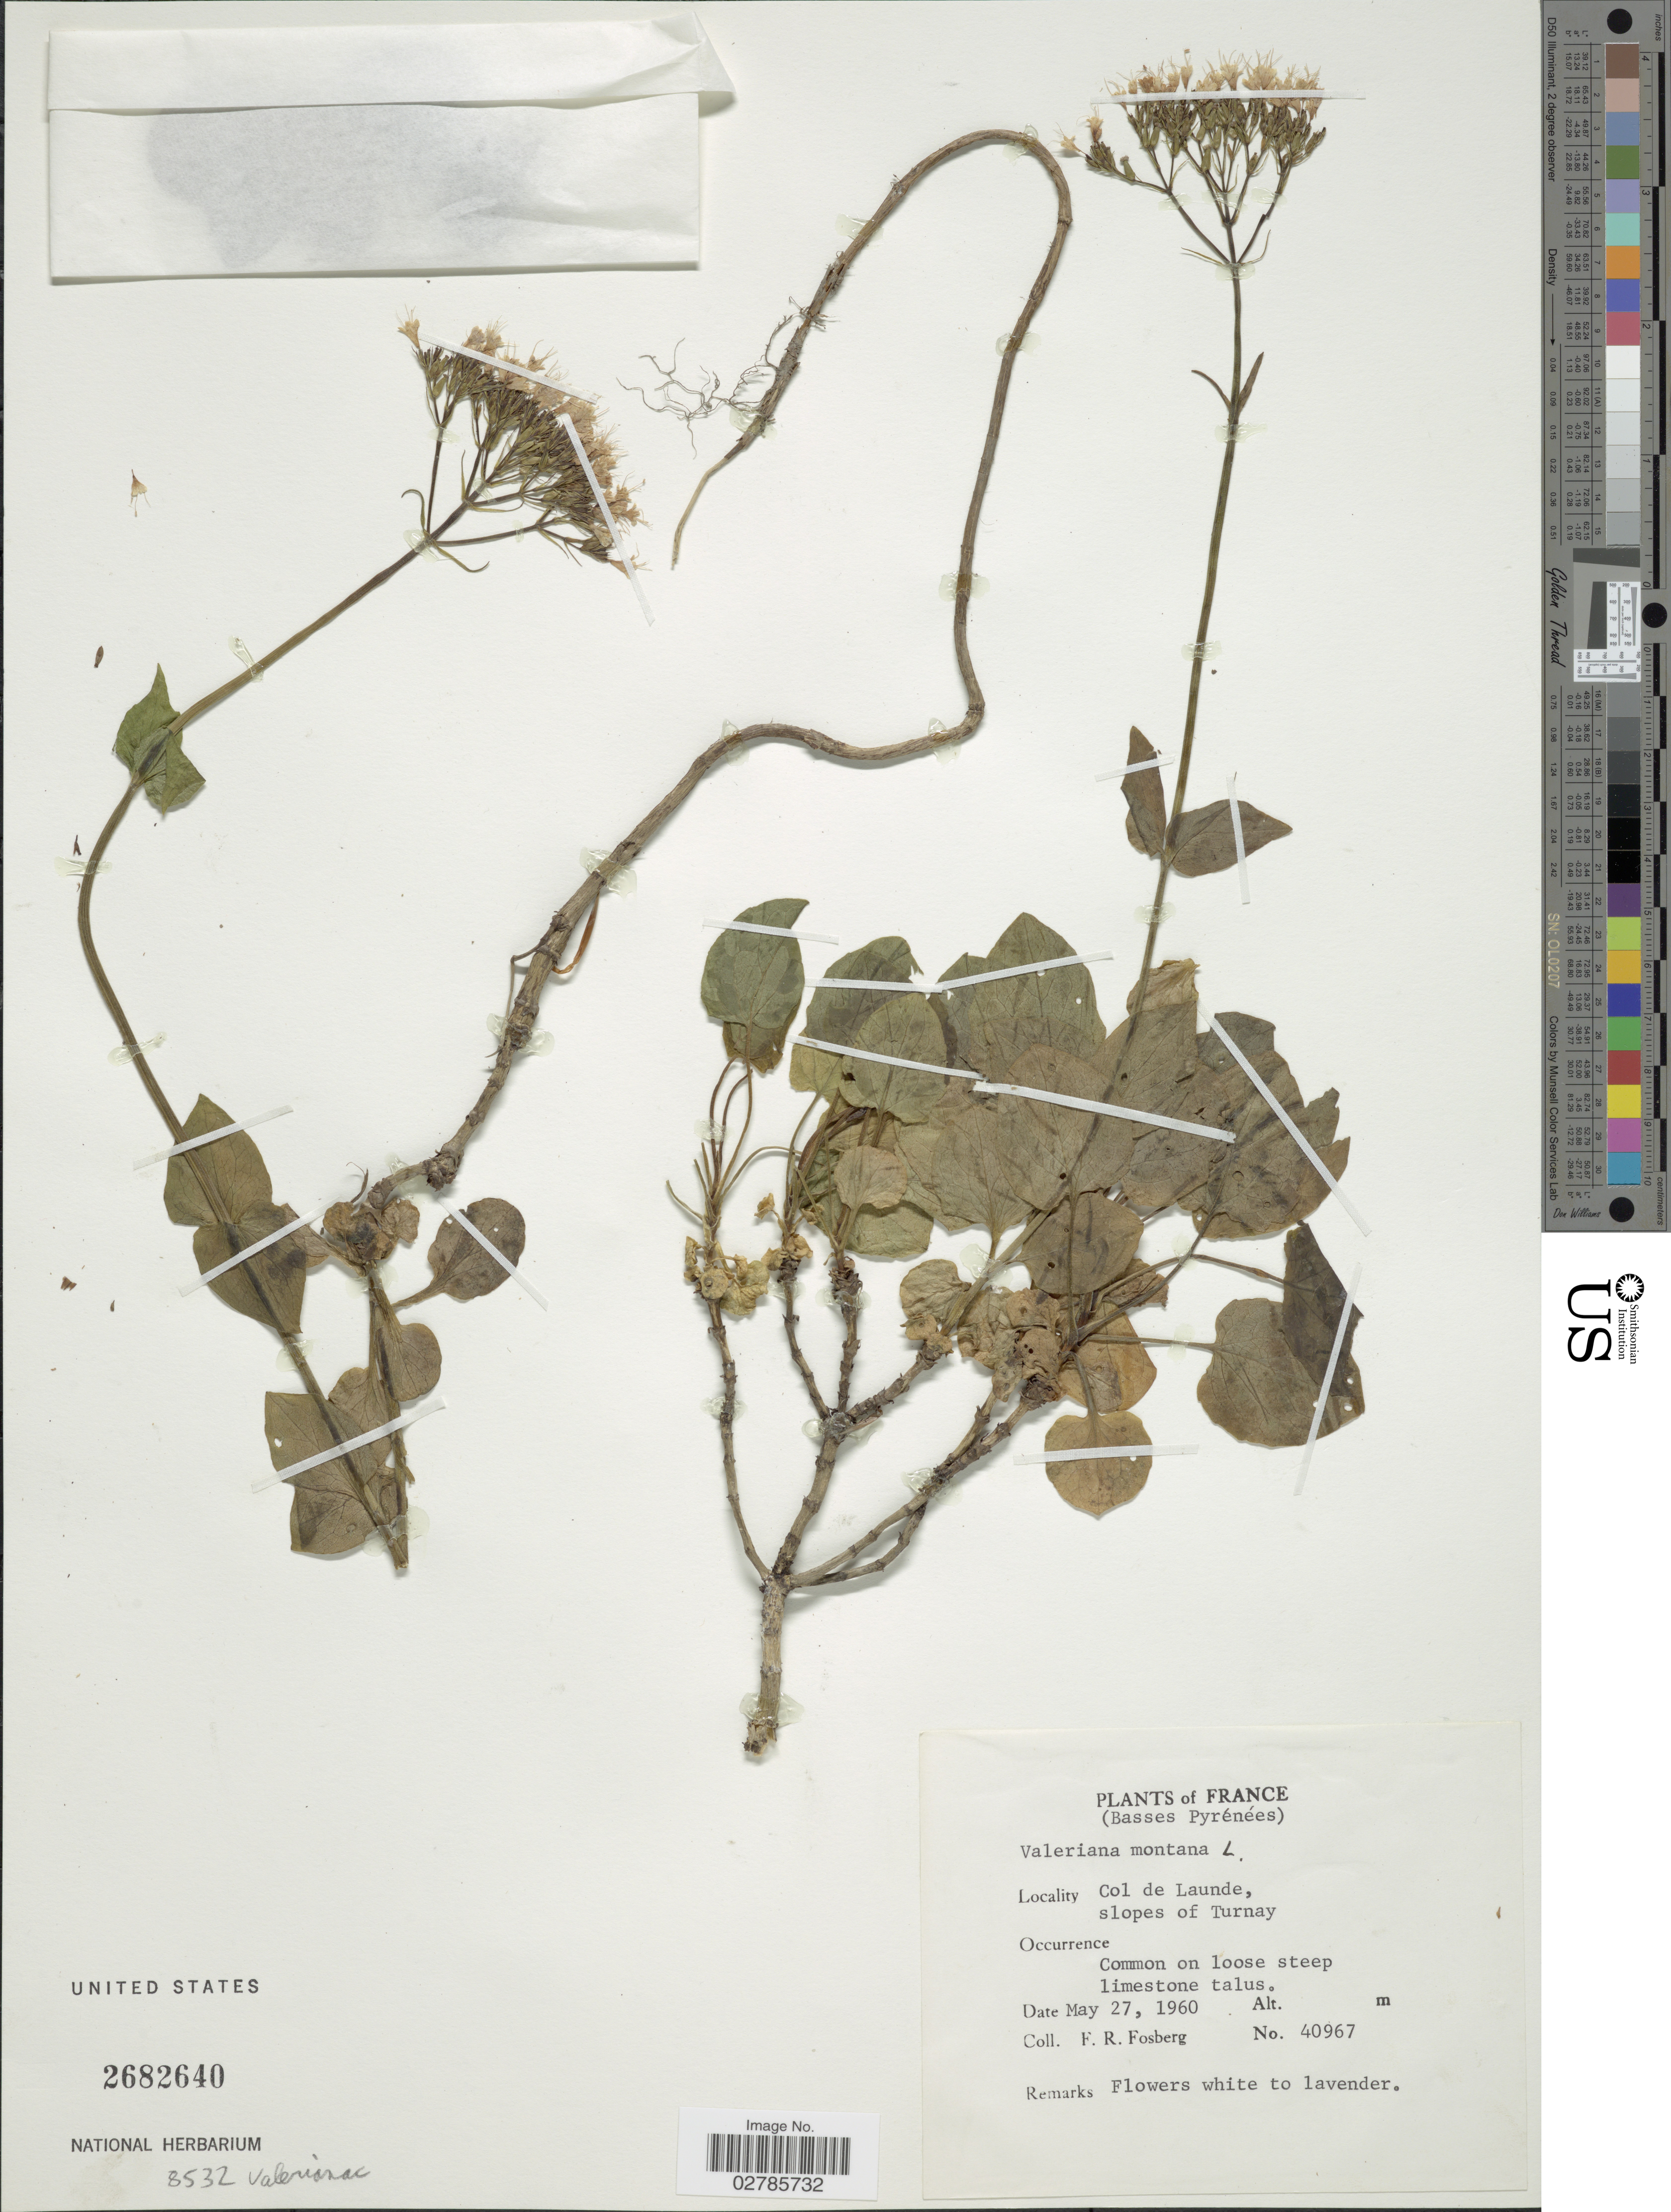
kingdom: Plantae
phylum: Tracheophyta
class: Magnoliopsida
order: Dipsacales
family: Caprifoliaceae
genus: Valeriana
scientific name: Valeriana montana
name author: L.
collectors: F. R. Fosberg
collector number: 40967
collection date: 1960-05-27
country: France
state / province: Nouvelle-Aquitaine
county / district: Pyrénées-Atlantiques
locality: (Basses Pyrénées), Col de Launde, slopes of Turnay.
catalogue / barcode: US 2682640